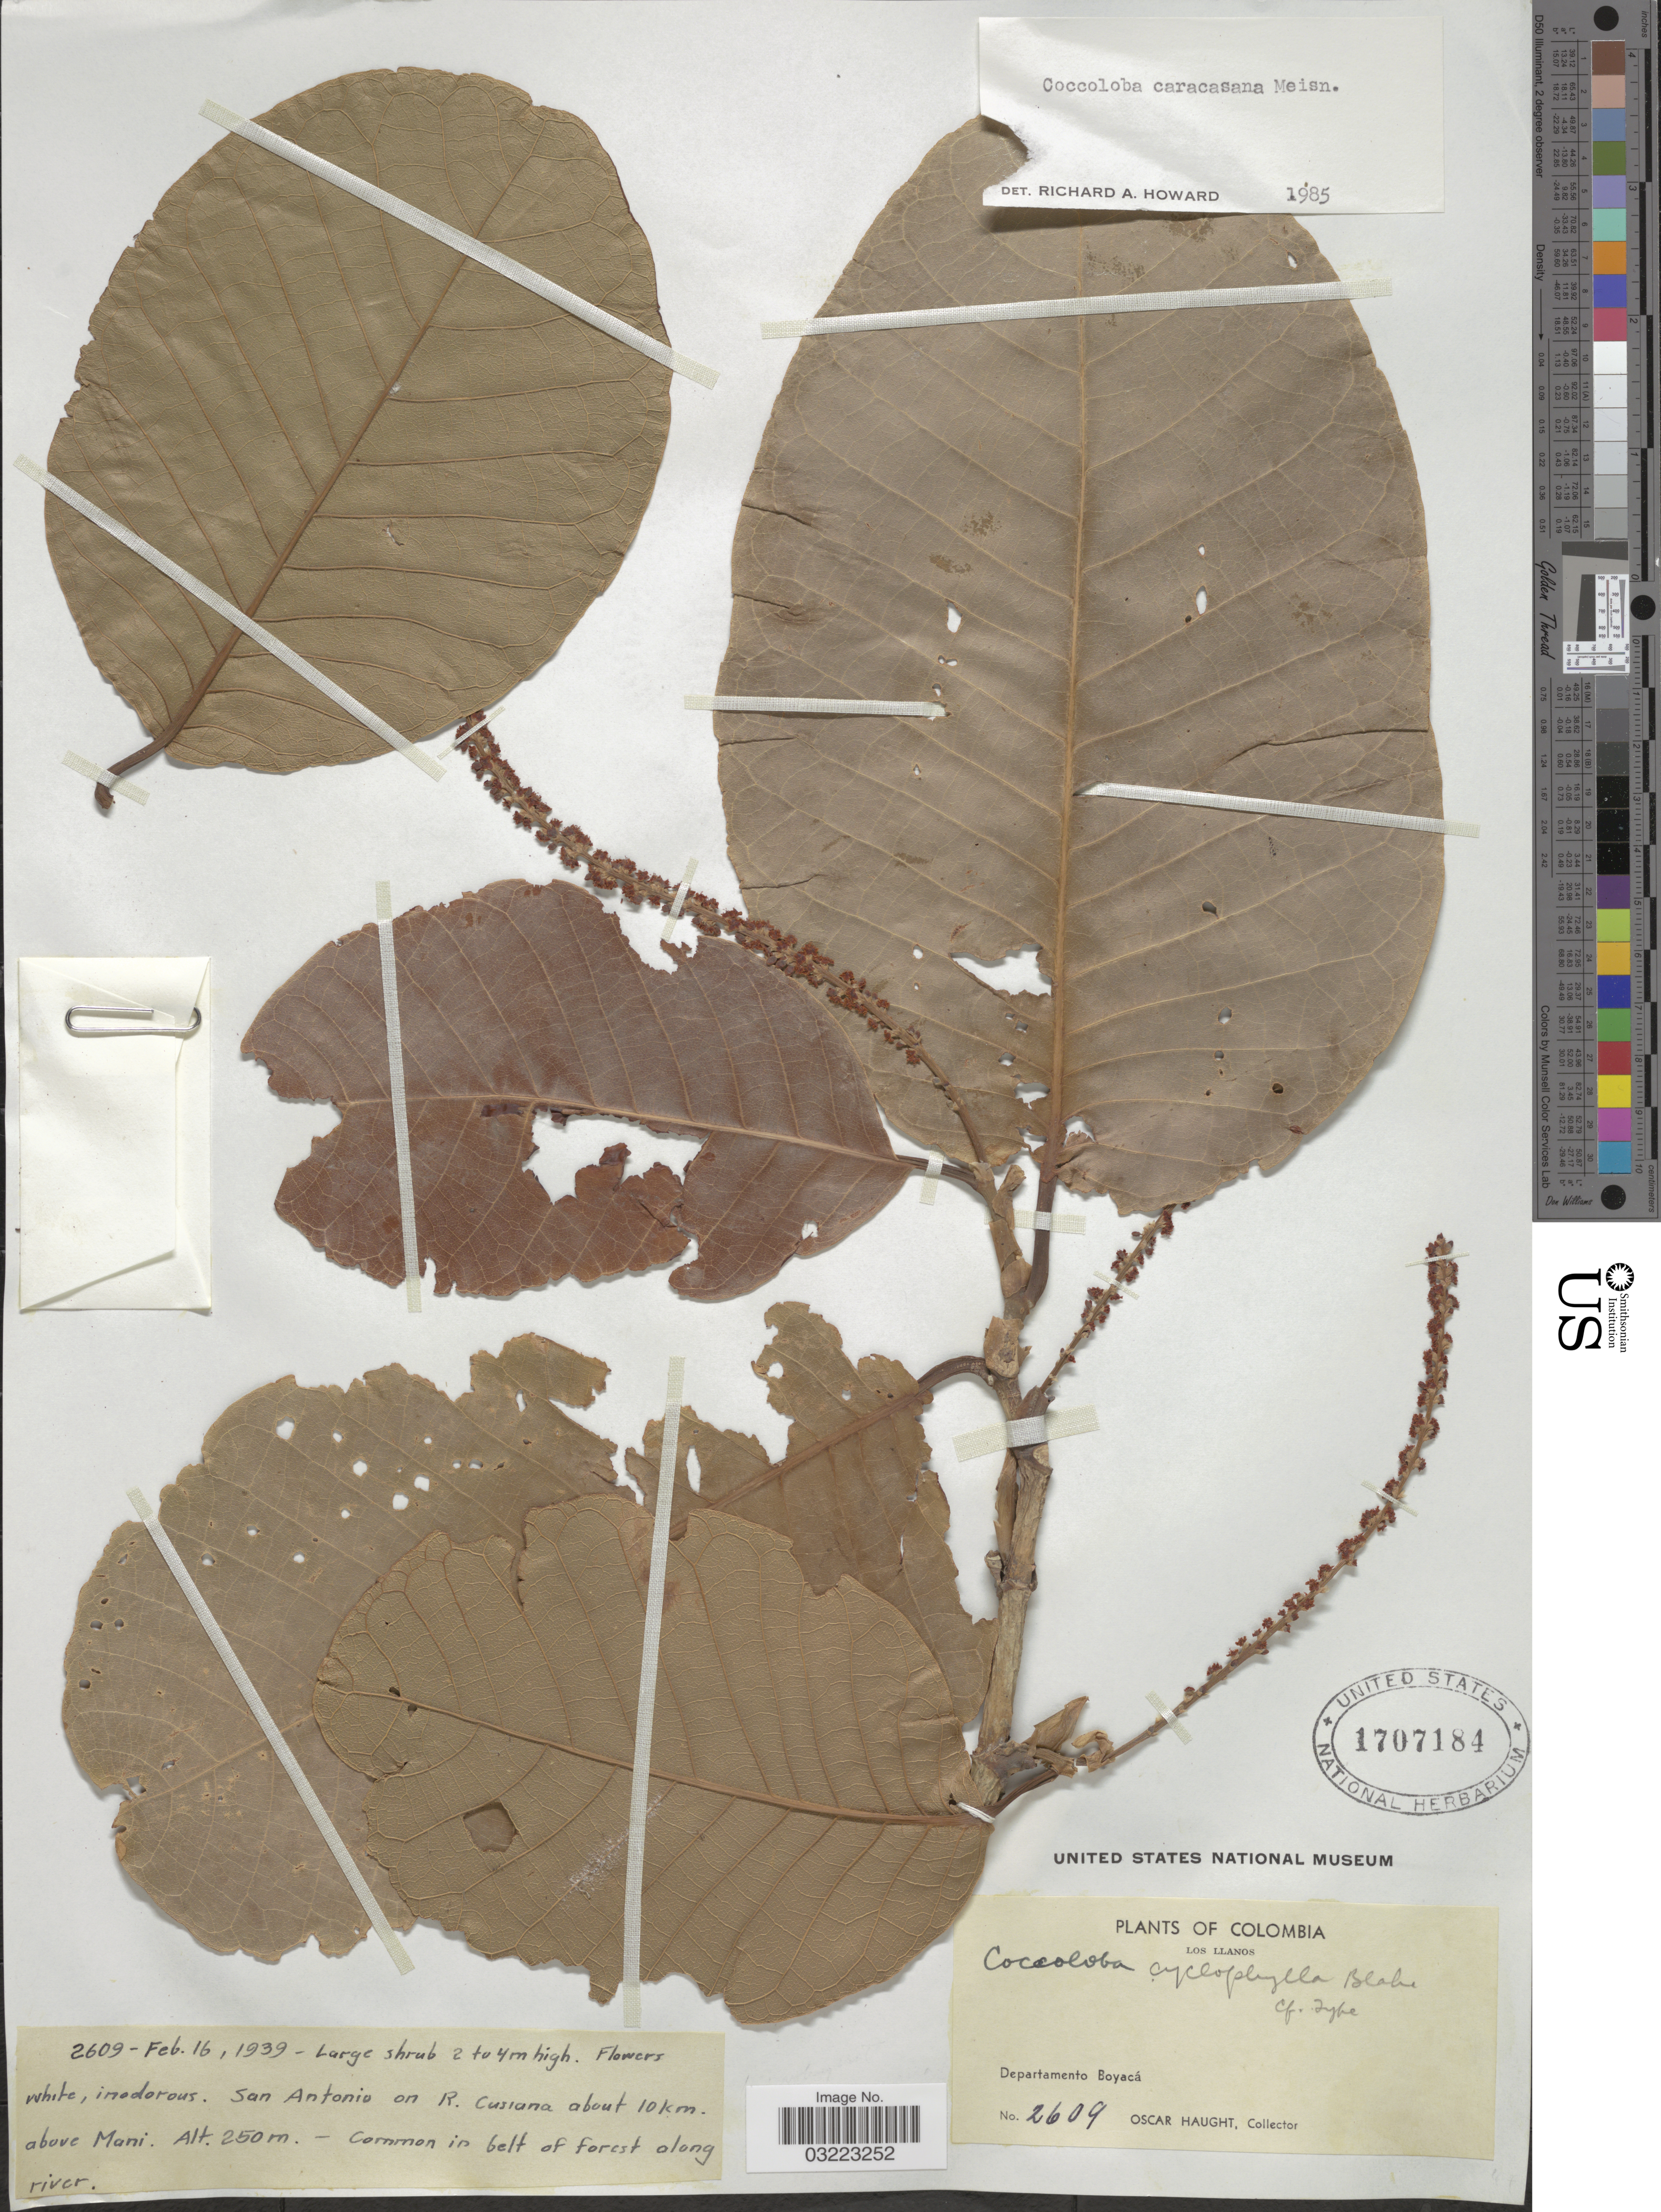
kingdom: Plantae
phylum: Tracheophyta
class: Magnoliopsida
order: Caryophyllales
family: Polygonaceae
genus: Coccoloba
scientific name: Coccoloba caracasana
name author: Meisn.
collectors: O. L. Haught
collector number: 2609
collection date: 1939-02-16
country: Colombia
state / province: Boyacá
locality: San Antonio on R. Cusiana about 10 km. above Mani. Los Llanos. Departamento Boyacá.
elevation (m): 250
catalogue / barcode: US 1707184